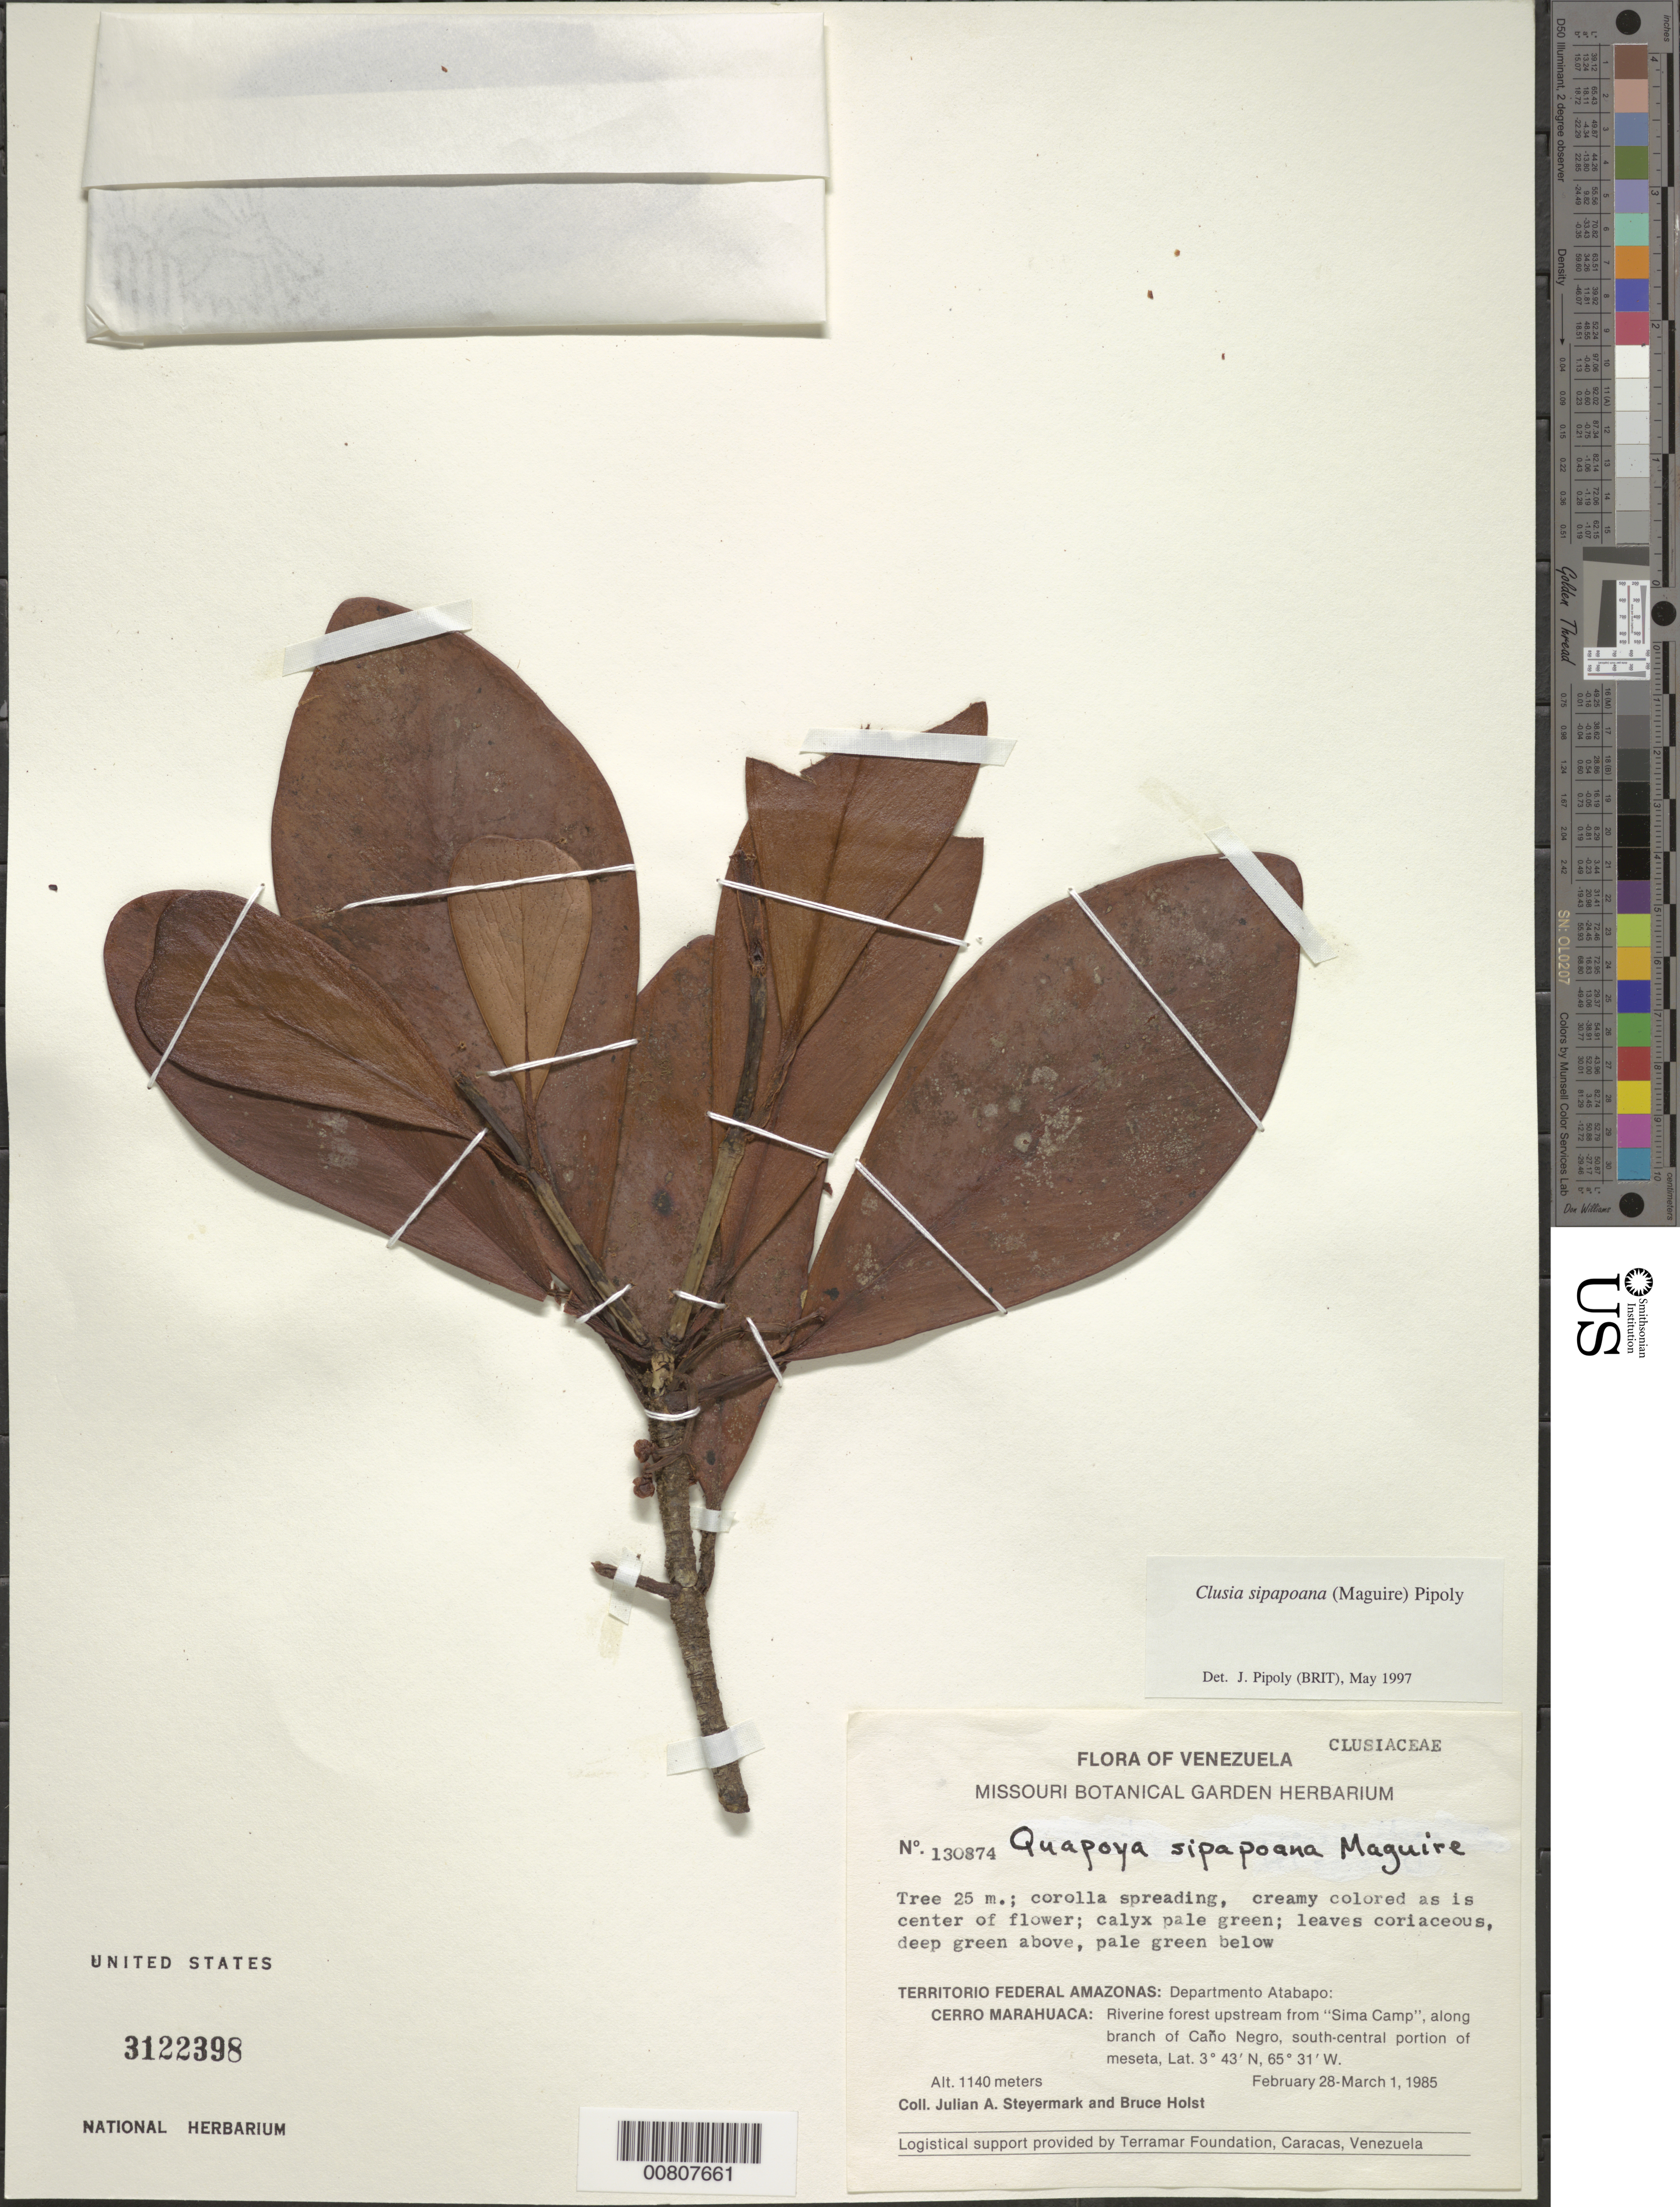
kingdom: Plantae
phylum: Tracheophyta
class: Magnoliopsida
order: Malpighiales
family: Clusiaceae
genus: Clusia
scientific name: Clusia sipapoana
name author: (Maguire) Pipoly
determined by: Pipoly, J. J., III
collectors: J. Steyermark & B. Holst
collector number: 130874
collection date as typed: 28-Feb-85 to 1-Mar-85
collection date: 1985-02-28/1985-03-01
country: Venezuela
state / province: Amazonas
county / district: Atabapo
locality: Cerro Marahuaca; riverine forest upstream from "Sima Camp", along branch of Caño Negro, south-central portion of meseta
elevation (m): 1140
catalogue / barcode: US 3122398